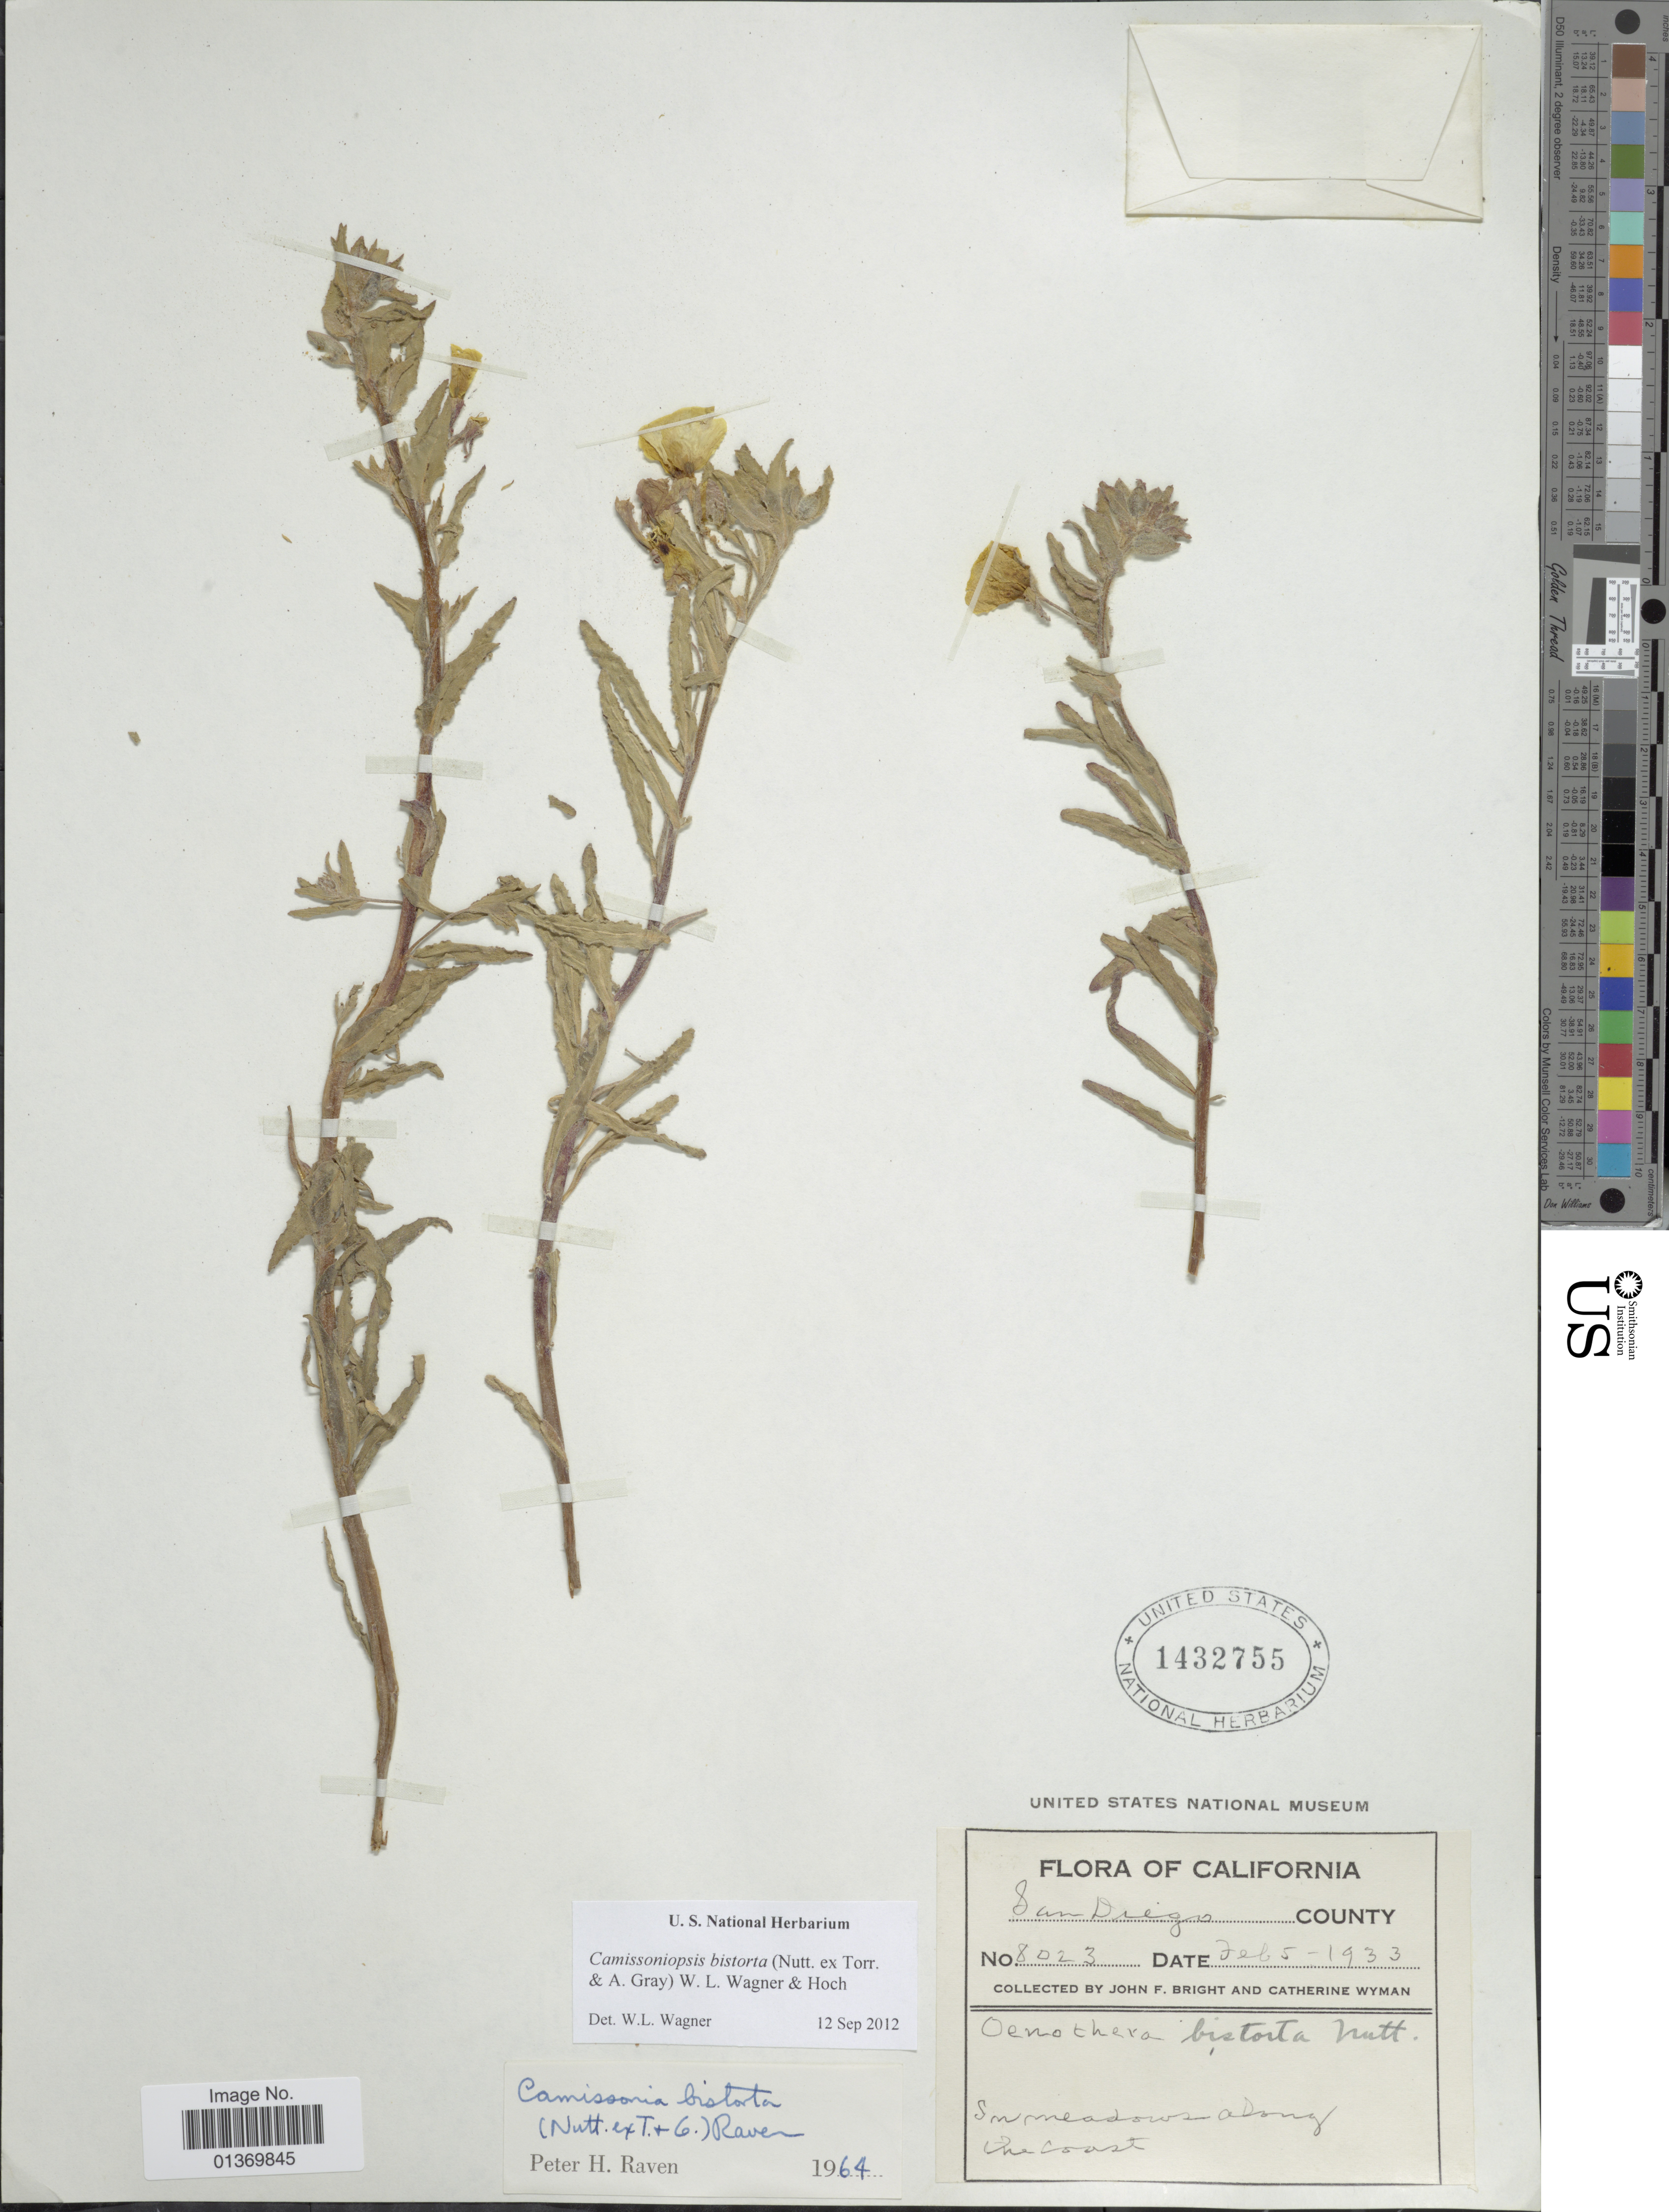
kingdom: Plantae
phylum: Tracheophyta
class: Magnoliopsida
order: Myrtales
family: Onagraceae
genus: Camissoniopsis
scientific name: Camissoniopsis bistorta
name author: (Nutt. ex Torr. & A. Gray) W.L. Wagner & Hoch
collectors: J. Bright & C. Wyman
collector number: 8023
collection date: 1933-02-05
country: United States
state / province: California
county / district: San Diego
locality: San Diego County, In meadow along the coast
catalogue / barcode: US 1432755